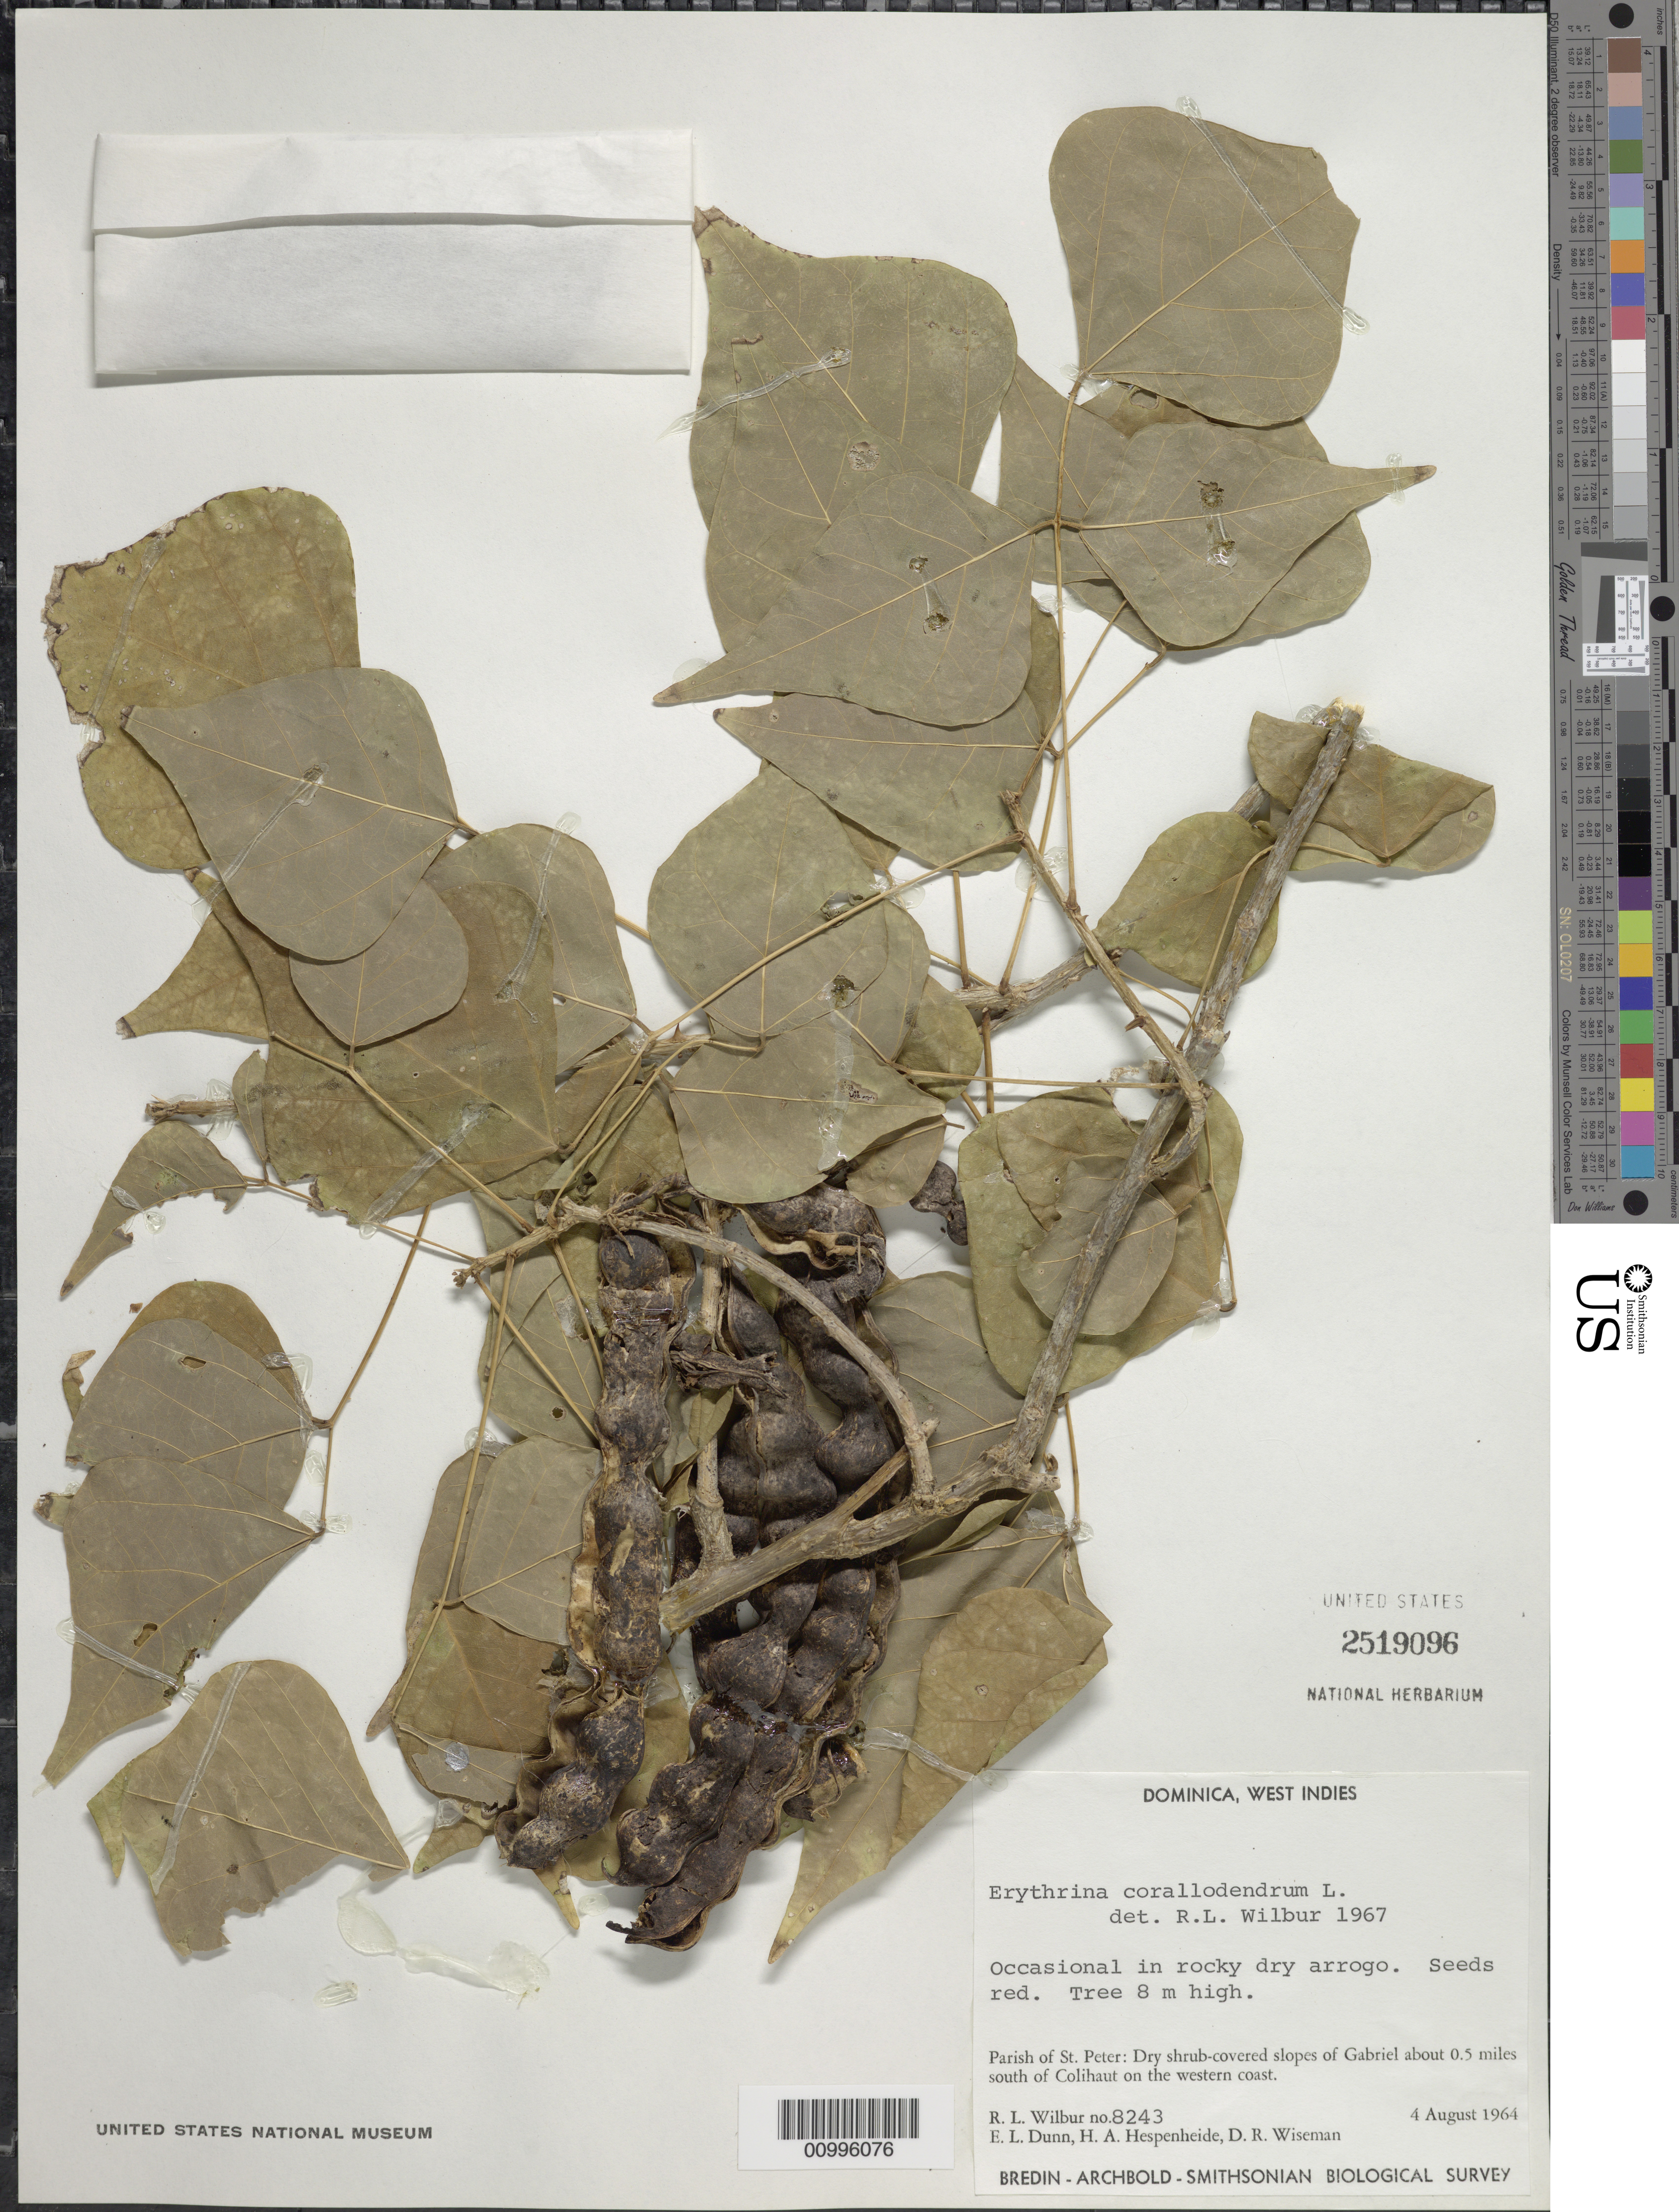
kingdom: Plantae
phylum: Tracheophyta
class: Magnoliopsida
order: Fabales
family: Fabaceae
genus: Erythrina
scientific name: Erythrina corallodendron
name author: L.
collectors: R. L. Wilbur, E. Dunn, H. A. Hespenheide & D. R. Wiseman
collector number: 8243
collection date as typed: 04 Aug 1964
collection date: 1964-08-04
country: Dominica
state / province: St. Peter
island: Dominica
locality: Dry shrub-covered slopes of Gabriel about 0.5 miles S of Colihaut on the W coast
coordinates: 0 N, 0 E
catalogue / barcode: US 2519096